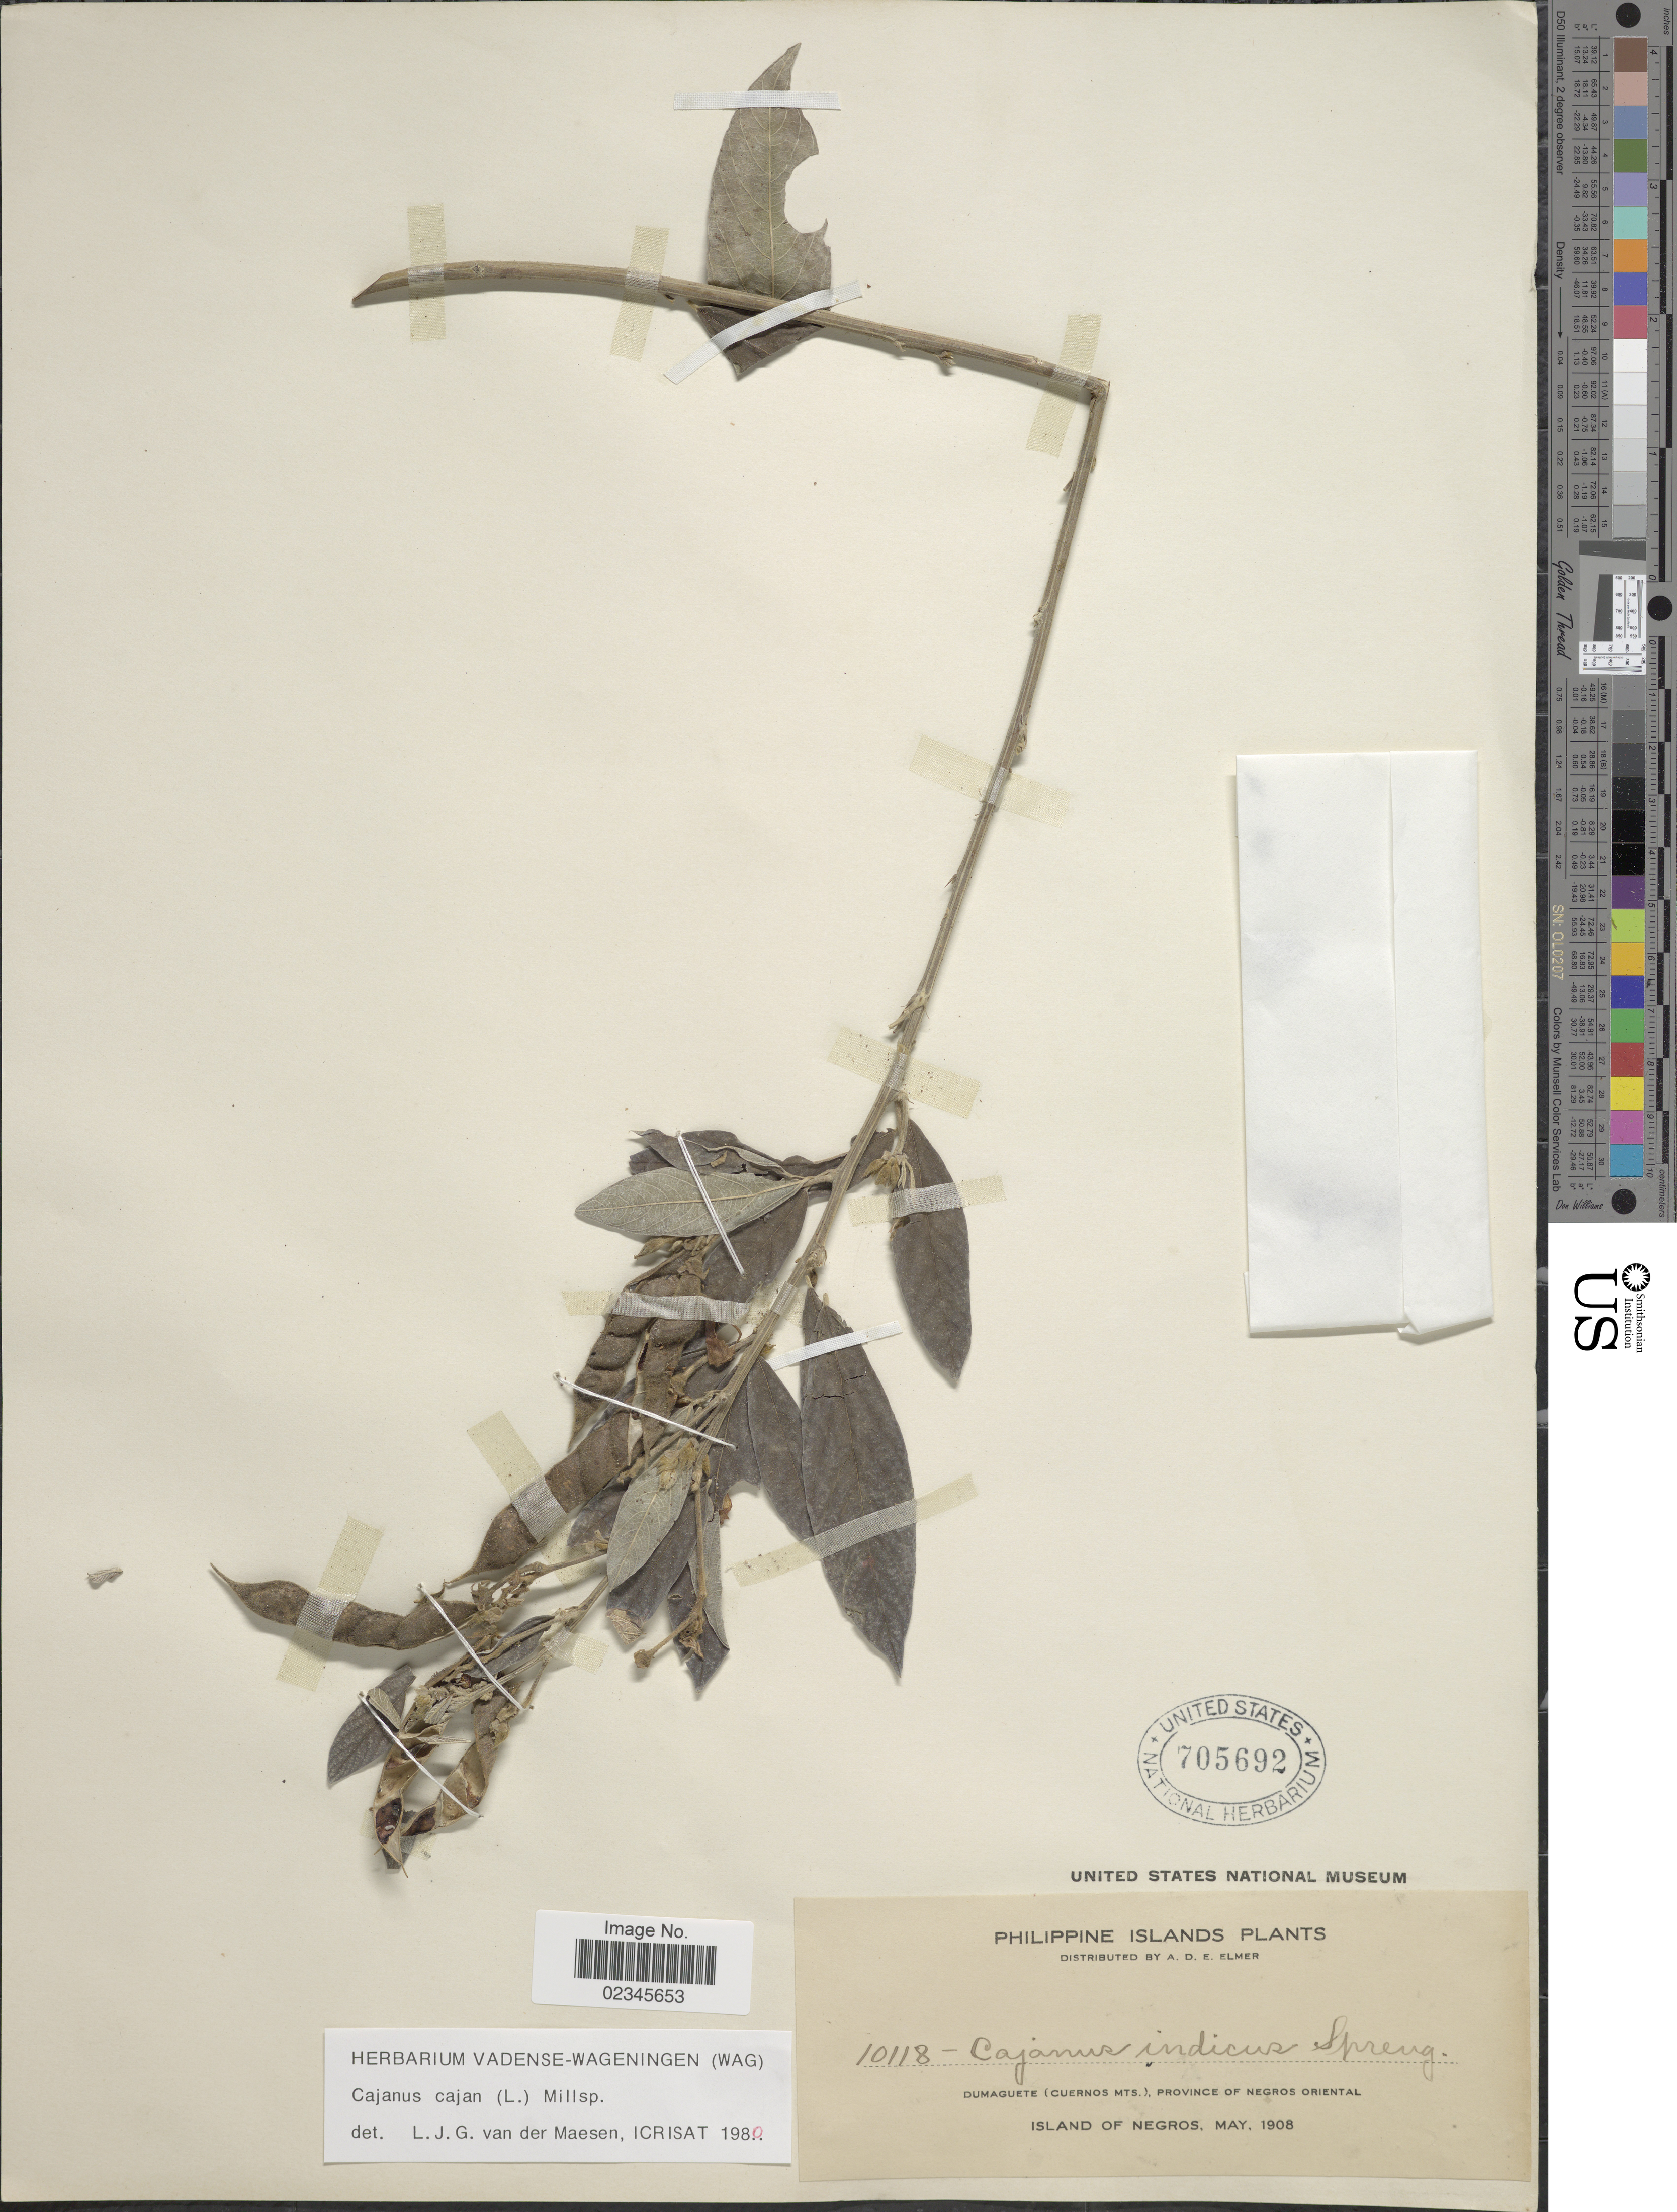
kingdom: Plantae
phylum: Tracheophyta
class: Magnoliopsida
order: Fabales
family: Fabaceae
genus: Cajanus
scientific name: Cajanus cajan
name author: (L.) Huth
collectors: A. D. E. Elmer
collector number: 10118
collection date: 1908-05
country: Philippines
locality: Philippine Islands, Dumaguete (Cuernos Mts.), Province of Negros Oriental, Island of Negros.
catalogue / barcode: US 705692